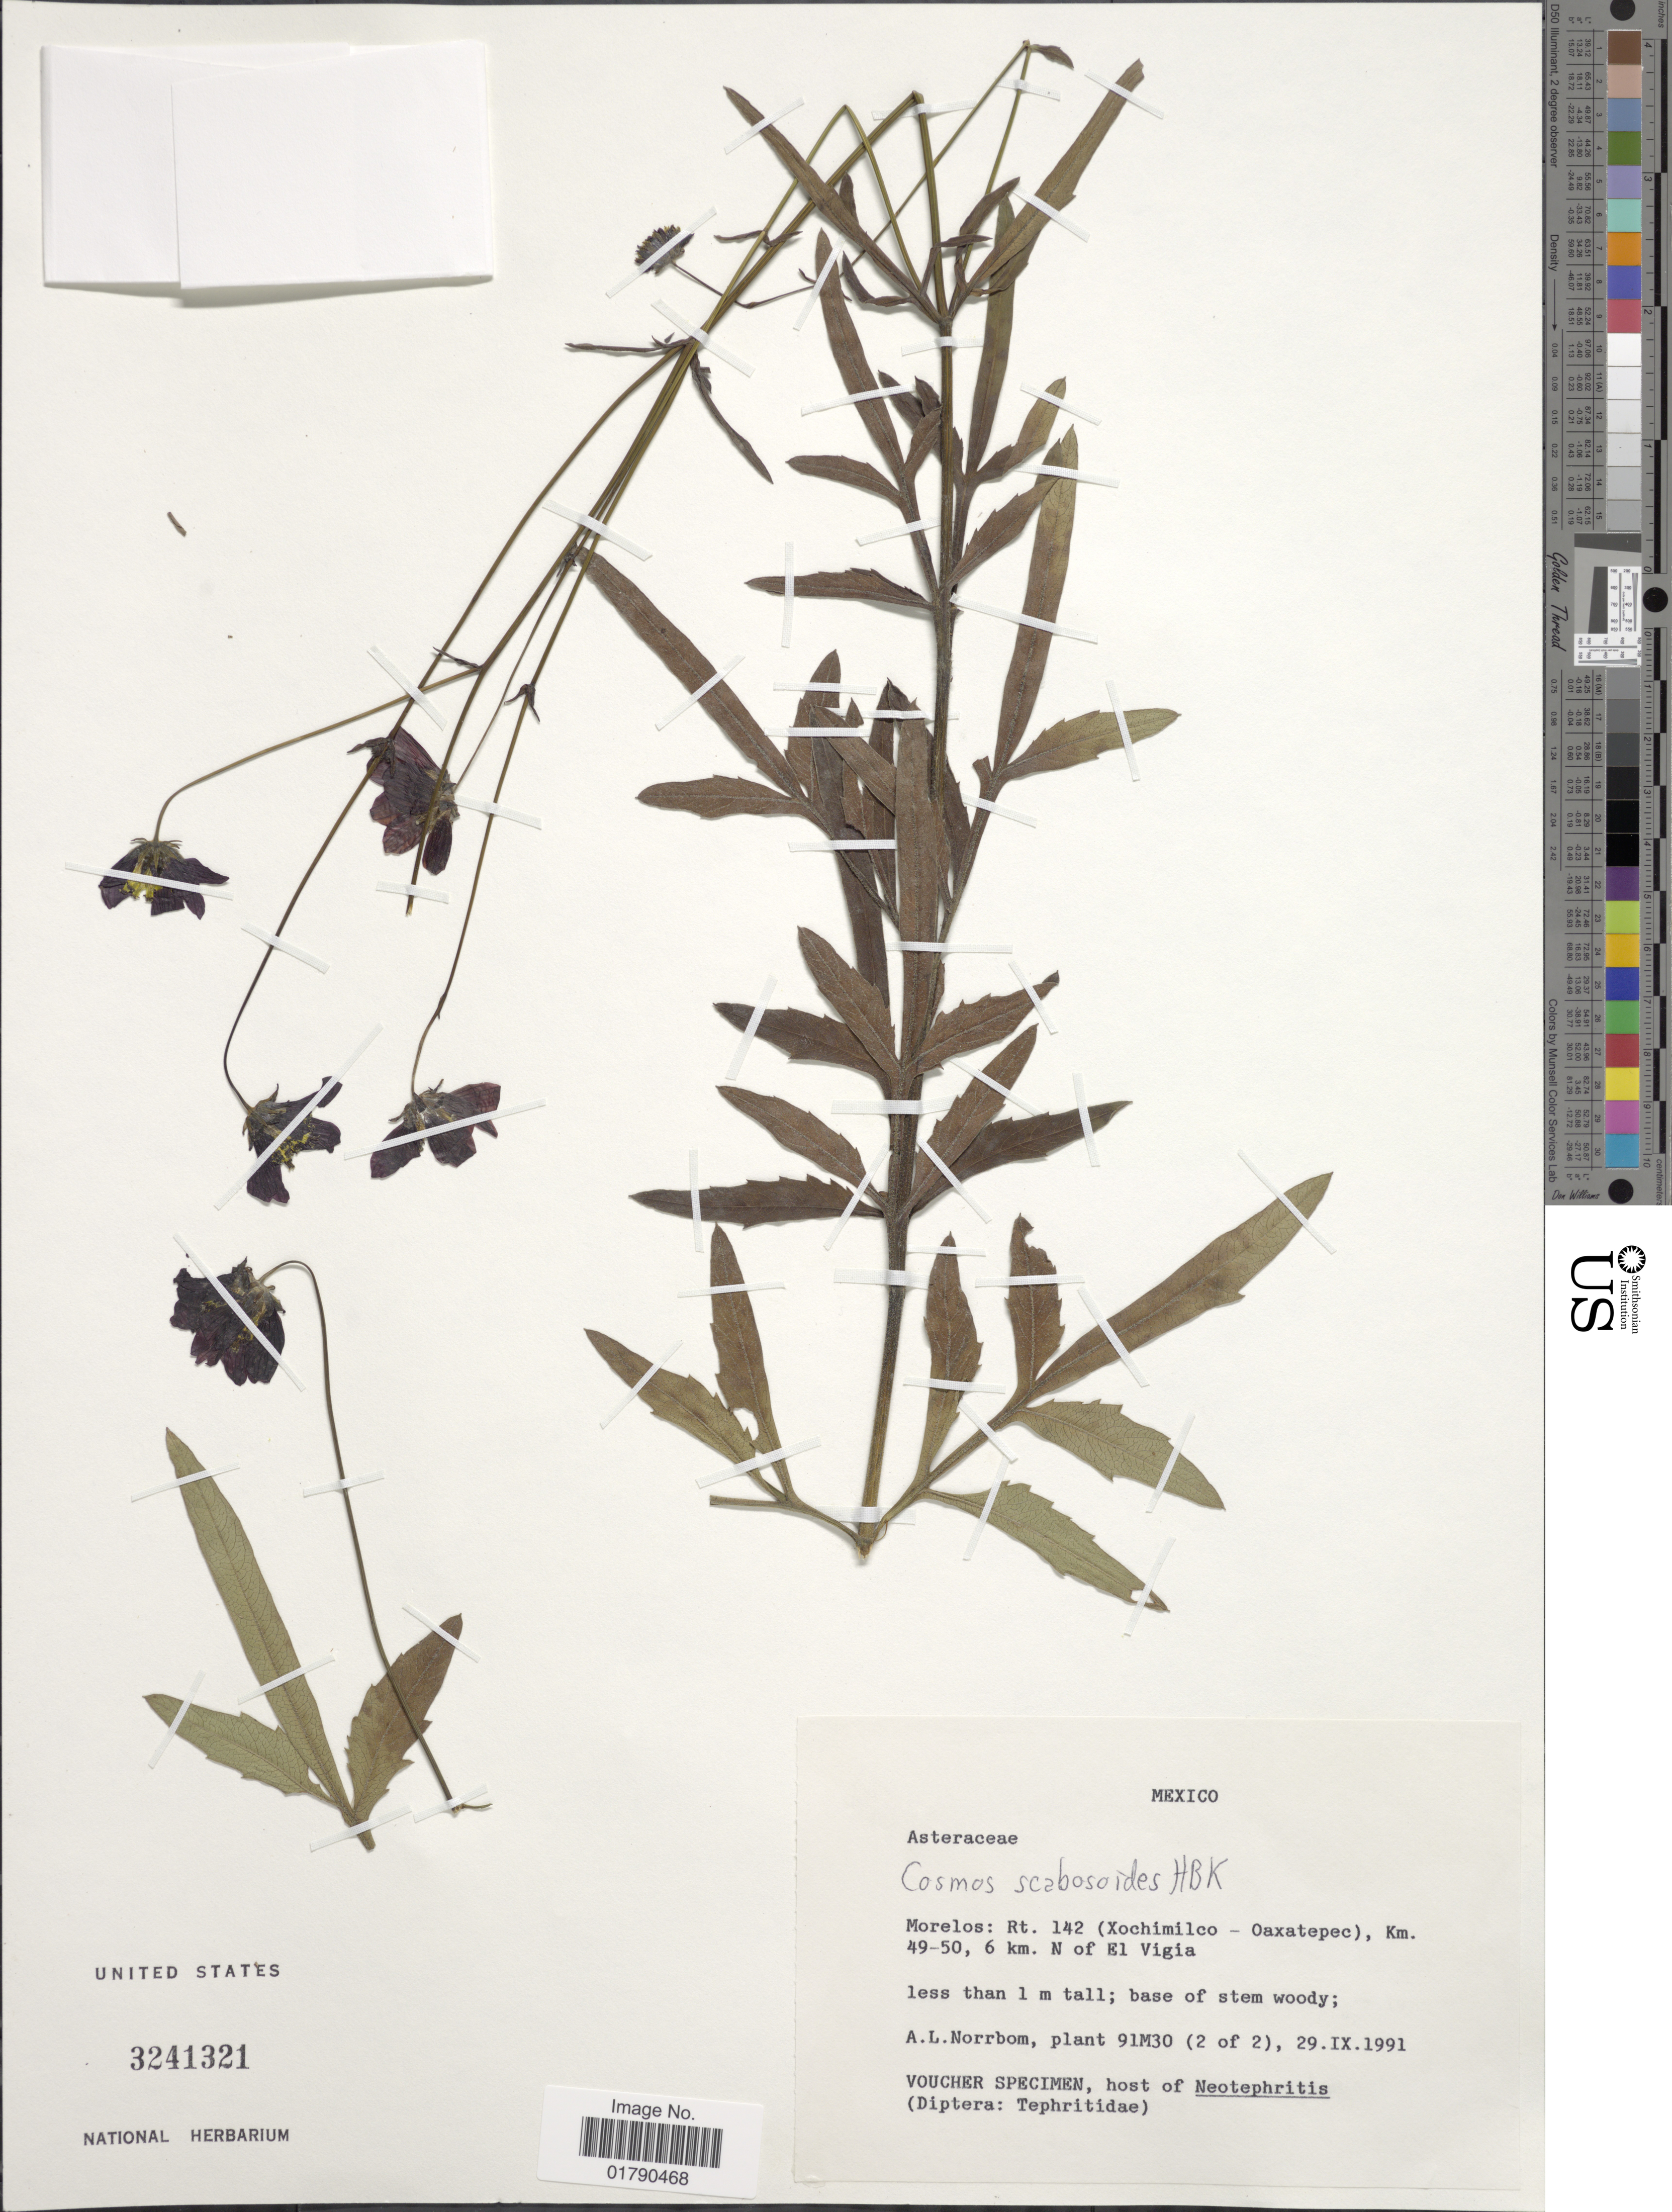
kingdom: Plantae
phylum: Tracheophyta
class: Magnoliopsida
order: Asterales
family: Asteraceae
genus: Cosmos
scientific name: Cosmos scabiosoides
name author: Kunth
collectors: A. L. Norrbom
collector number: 91M30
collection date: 1991-09-29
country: Mexico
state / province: Morelos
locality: Rt. 142 (Xochimilco-Oaxatepec), km 49-50, 6 km N of El Vigia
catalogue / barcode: US 3241321